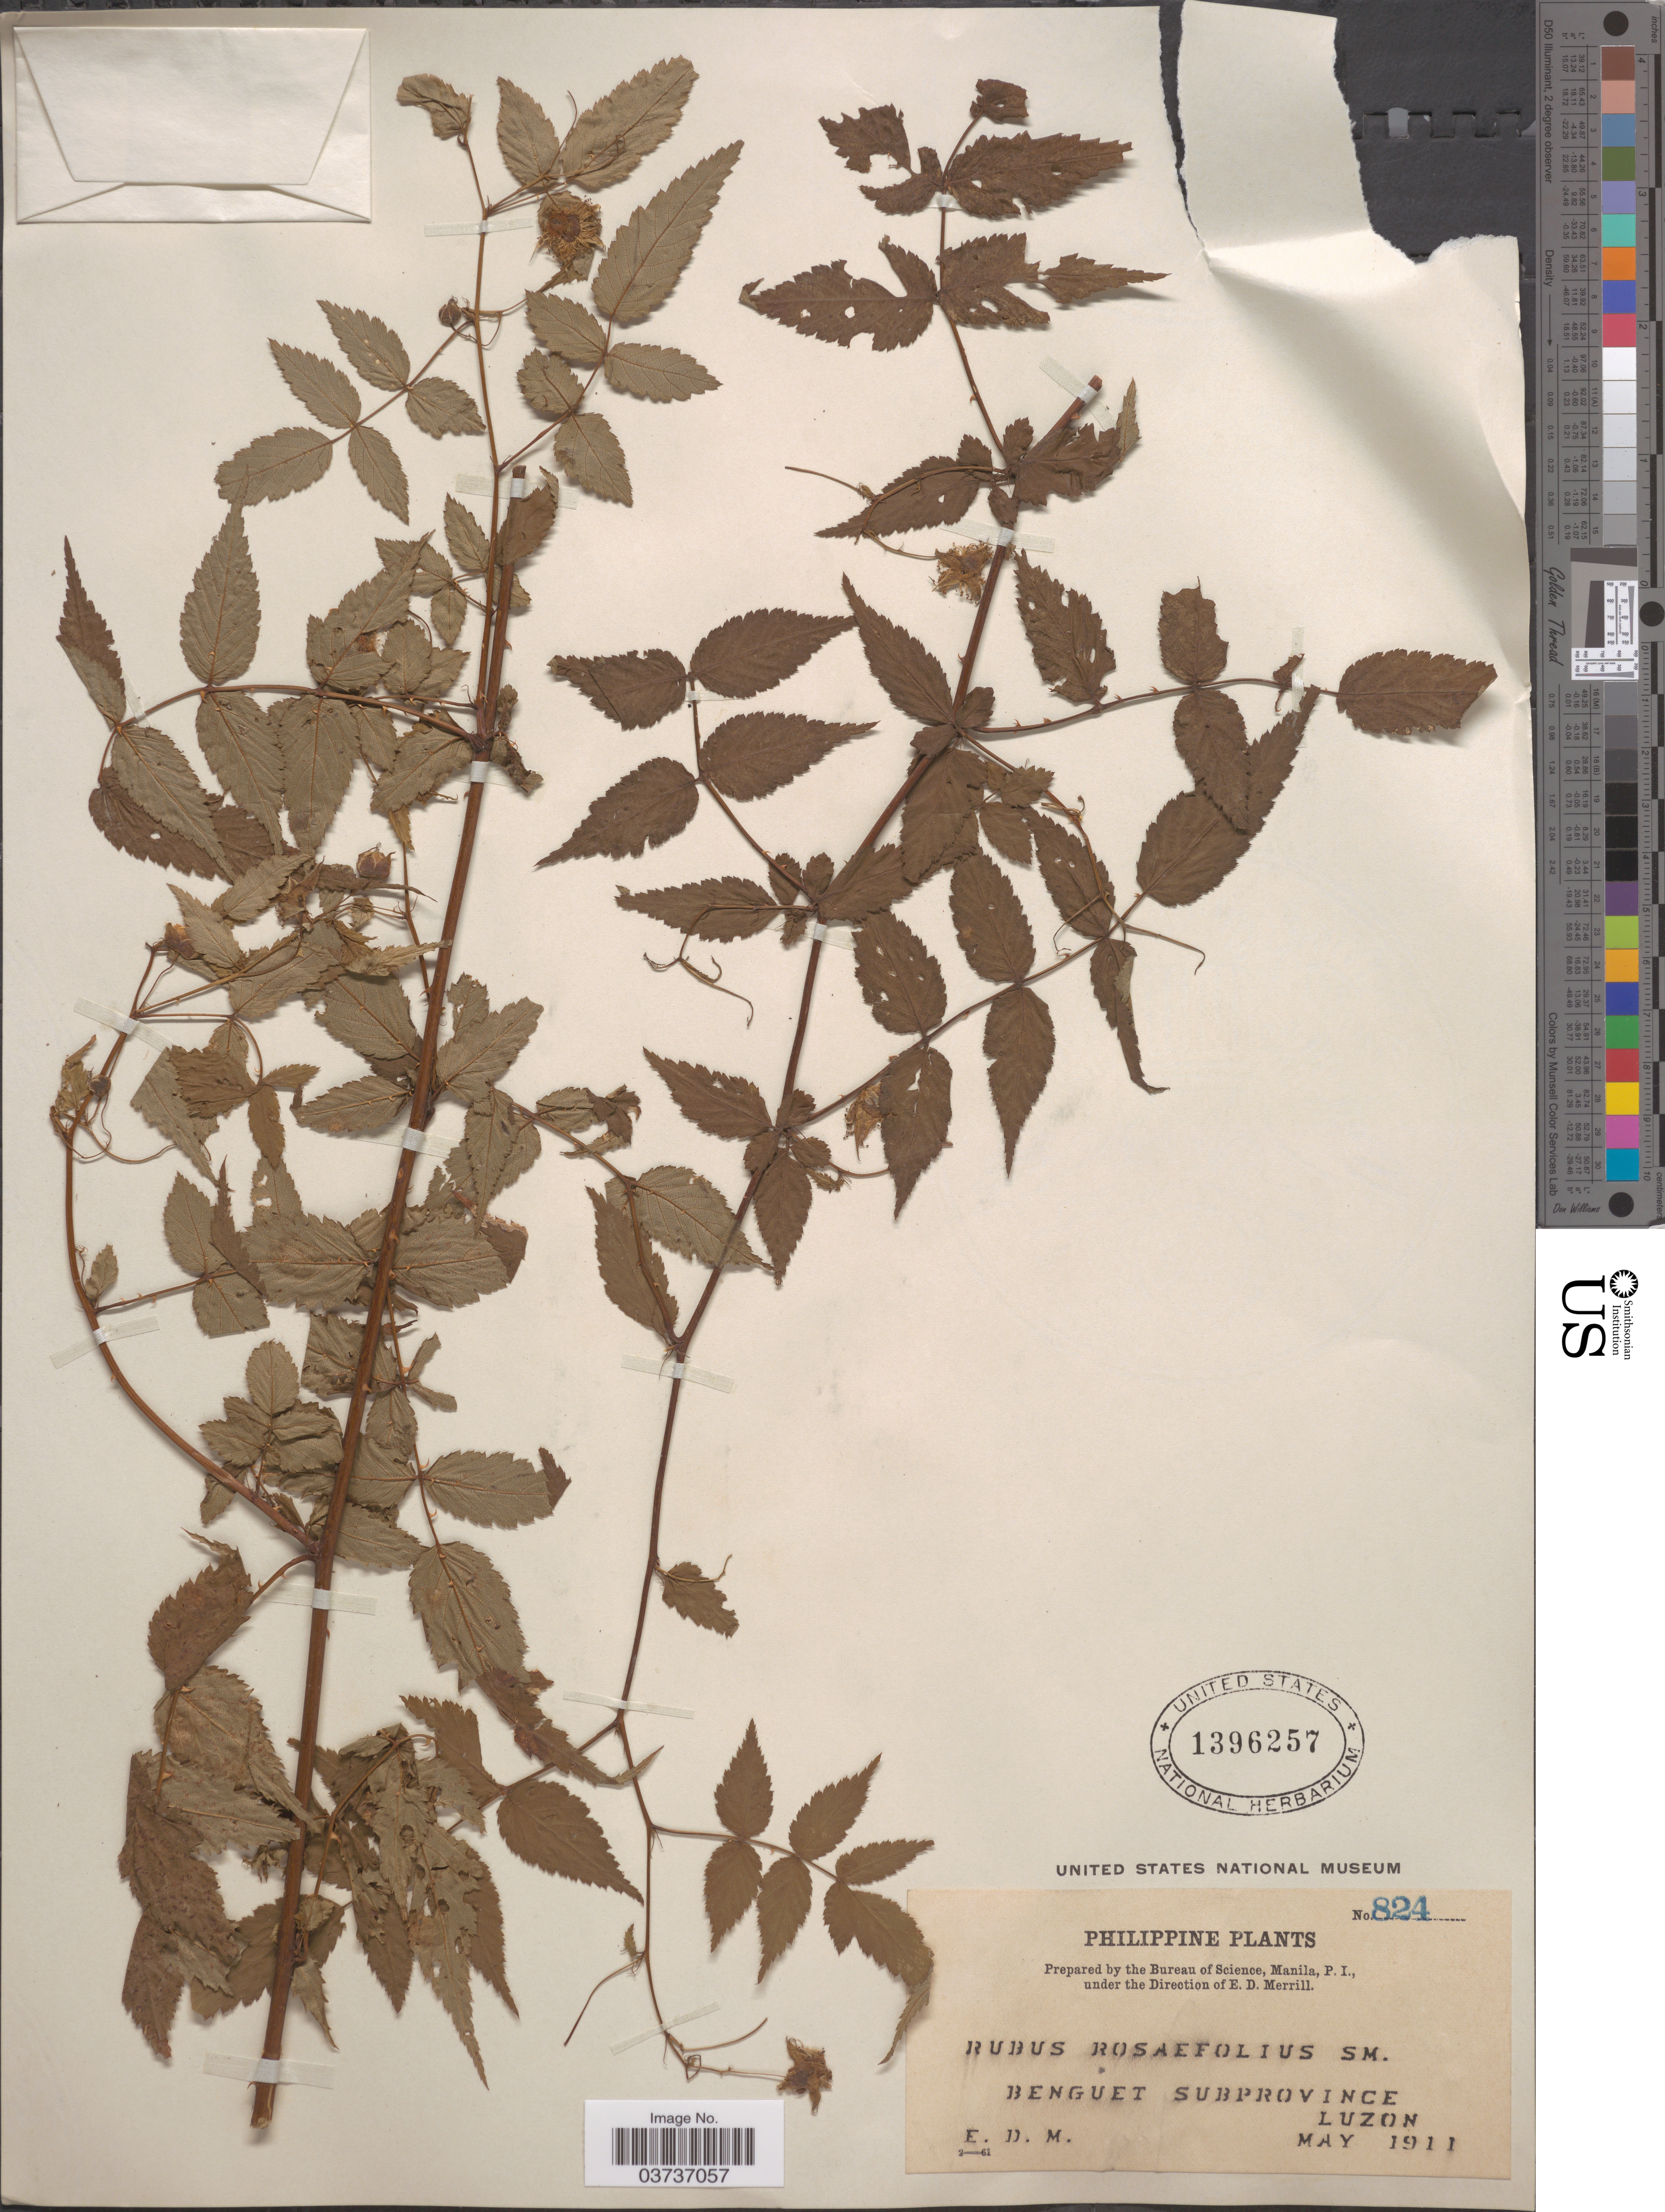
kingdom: Plantae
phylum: Tracheophyta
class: Magnoliopsida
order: Rosales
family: Rosaceae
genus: Rubus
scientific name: Rubus rosaefolius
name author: Sm.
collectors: E. D. Merrill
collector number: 824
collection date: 1911-05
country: Philippines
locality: Benguet Subprovince. Luzon.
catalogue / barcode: US 1396257